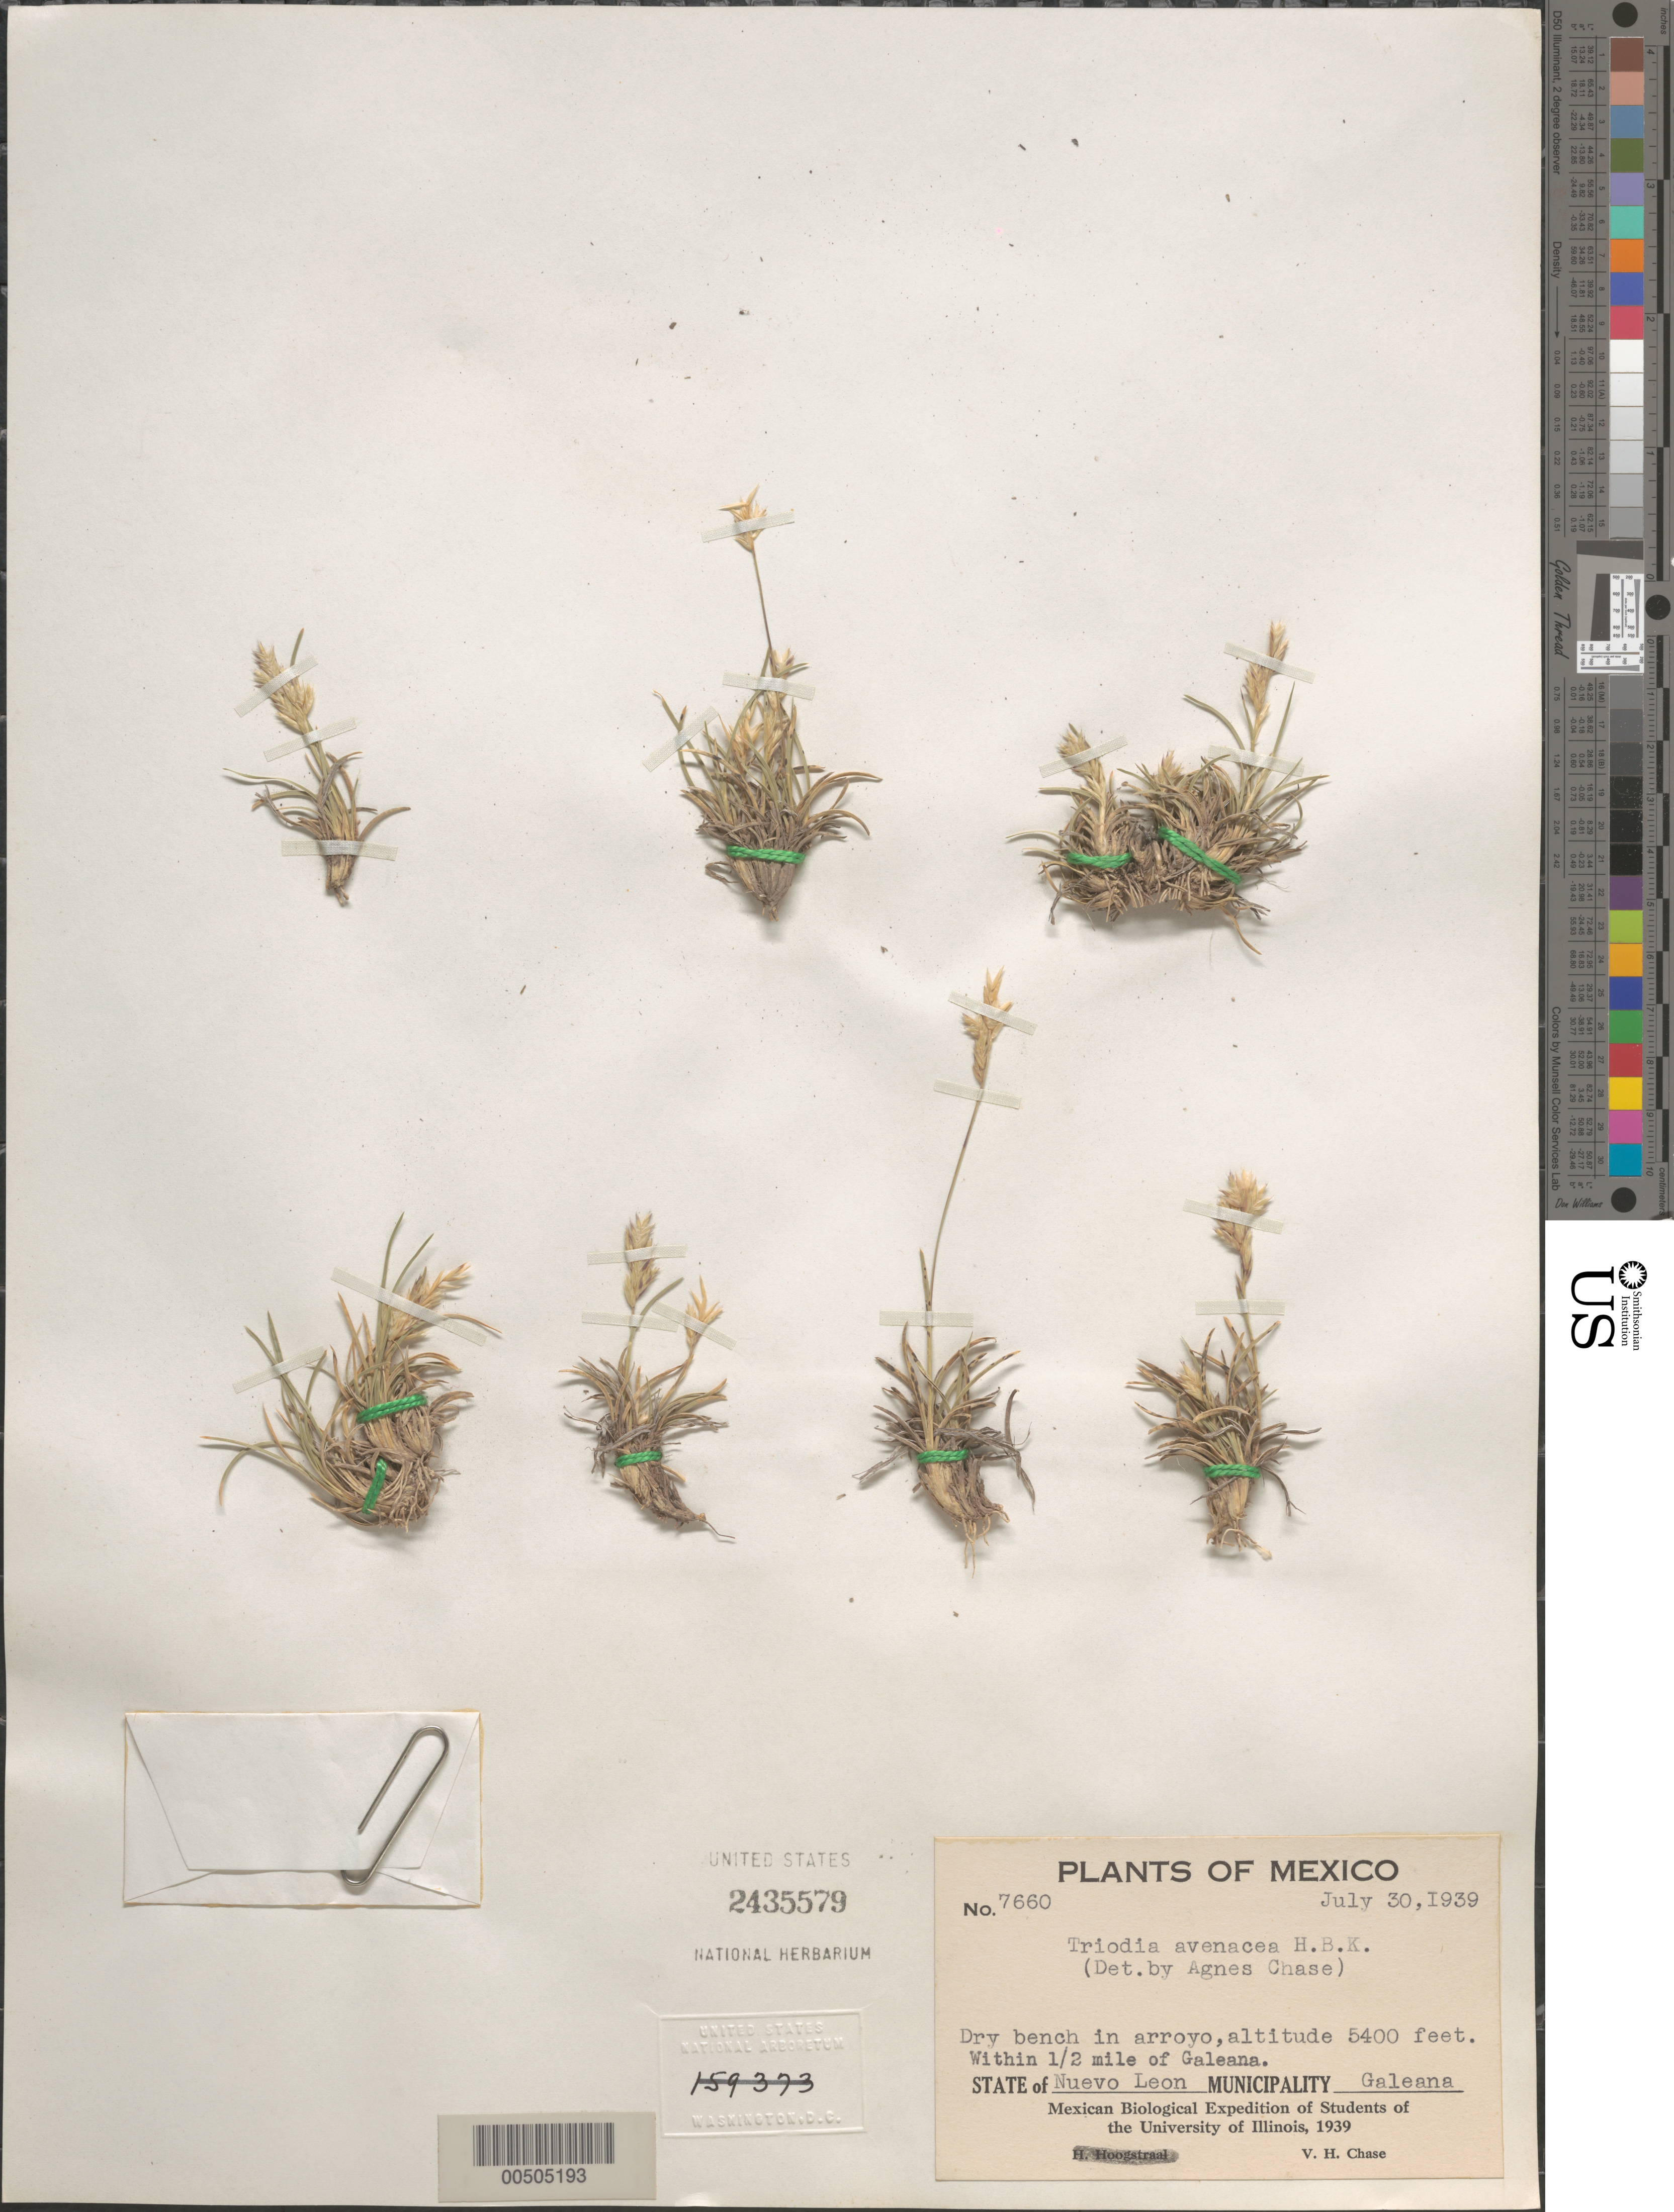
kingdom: Plantae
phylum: Tracheophyta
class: Liliopsida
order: Poales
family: Poaceae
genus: Erioneuron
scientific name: Erioneuron avenaceum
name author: (Kunth) Tateoka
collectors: V. H. Chase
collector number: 7660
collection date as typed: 30 Jul 1939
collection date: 1939-07-30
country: Mexico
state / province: Nuevo León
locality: Galenana Mun, within 0.5 mi of Galeana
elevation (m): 1646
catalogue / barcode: US 2435579